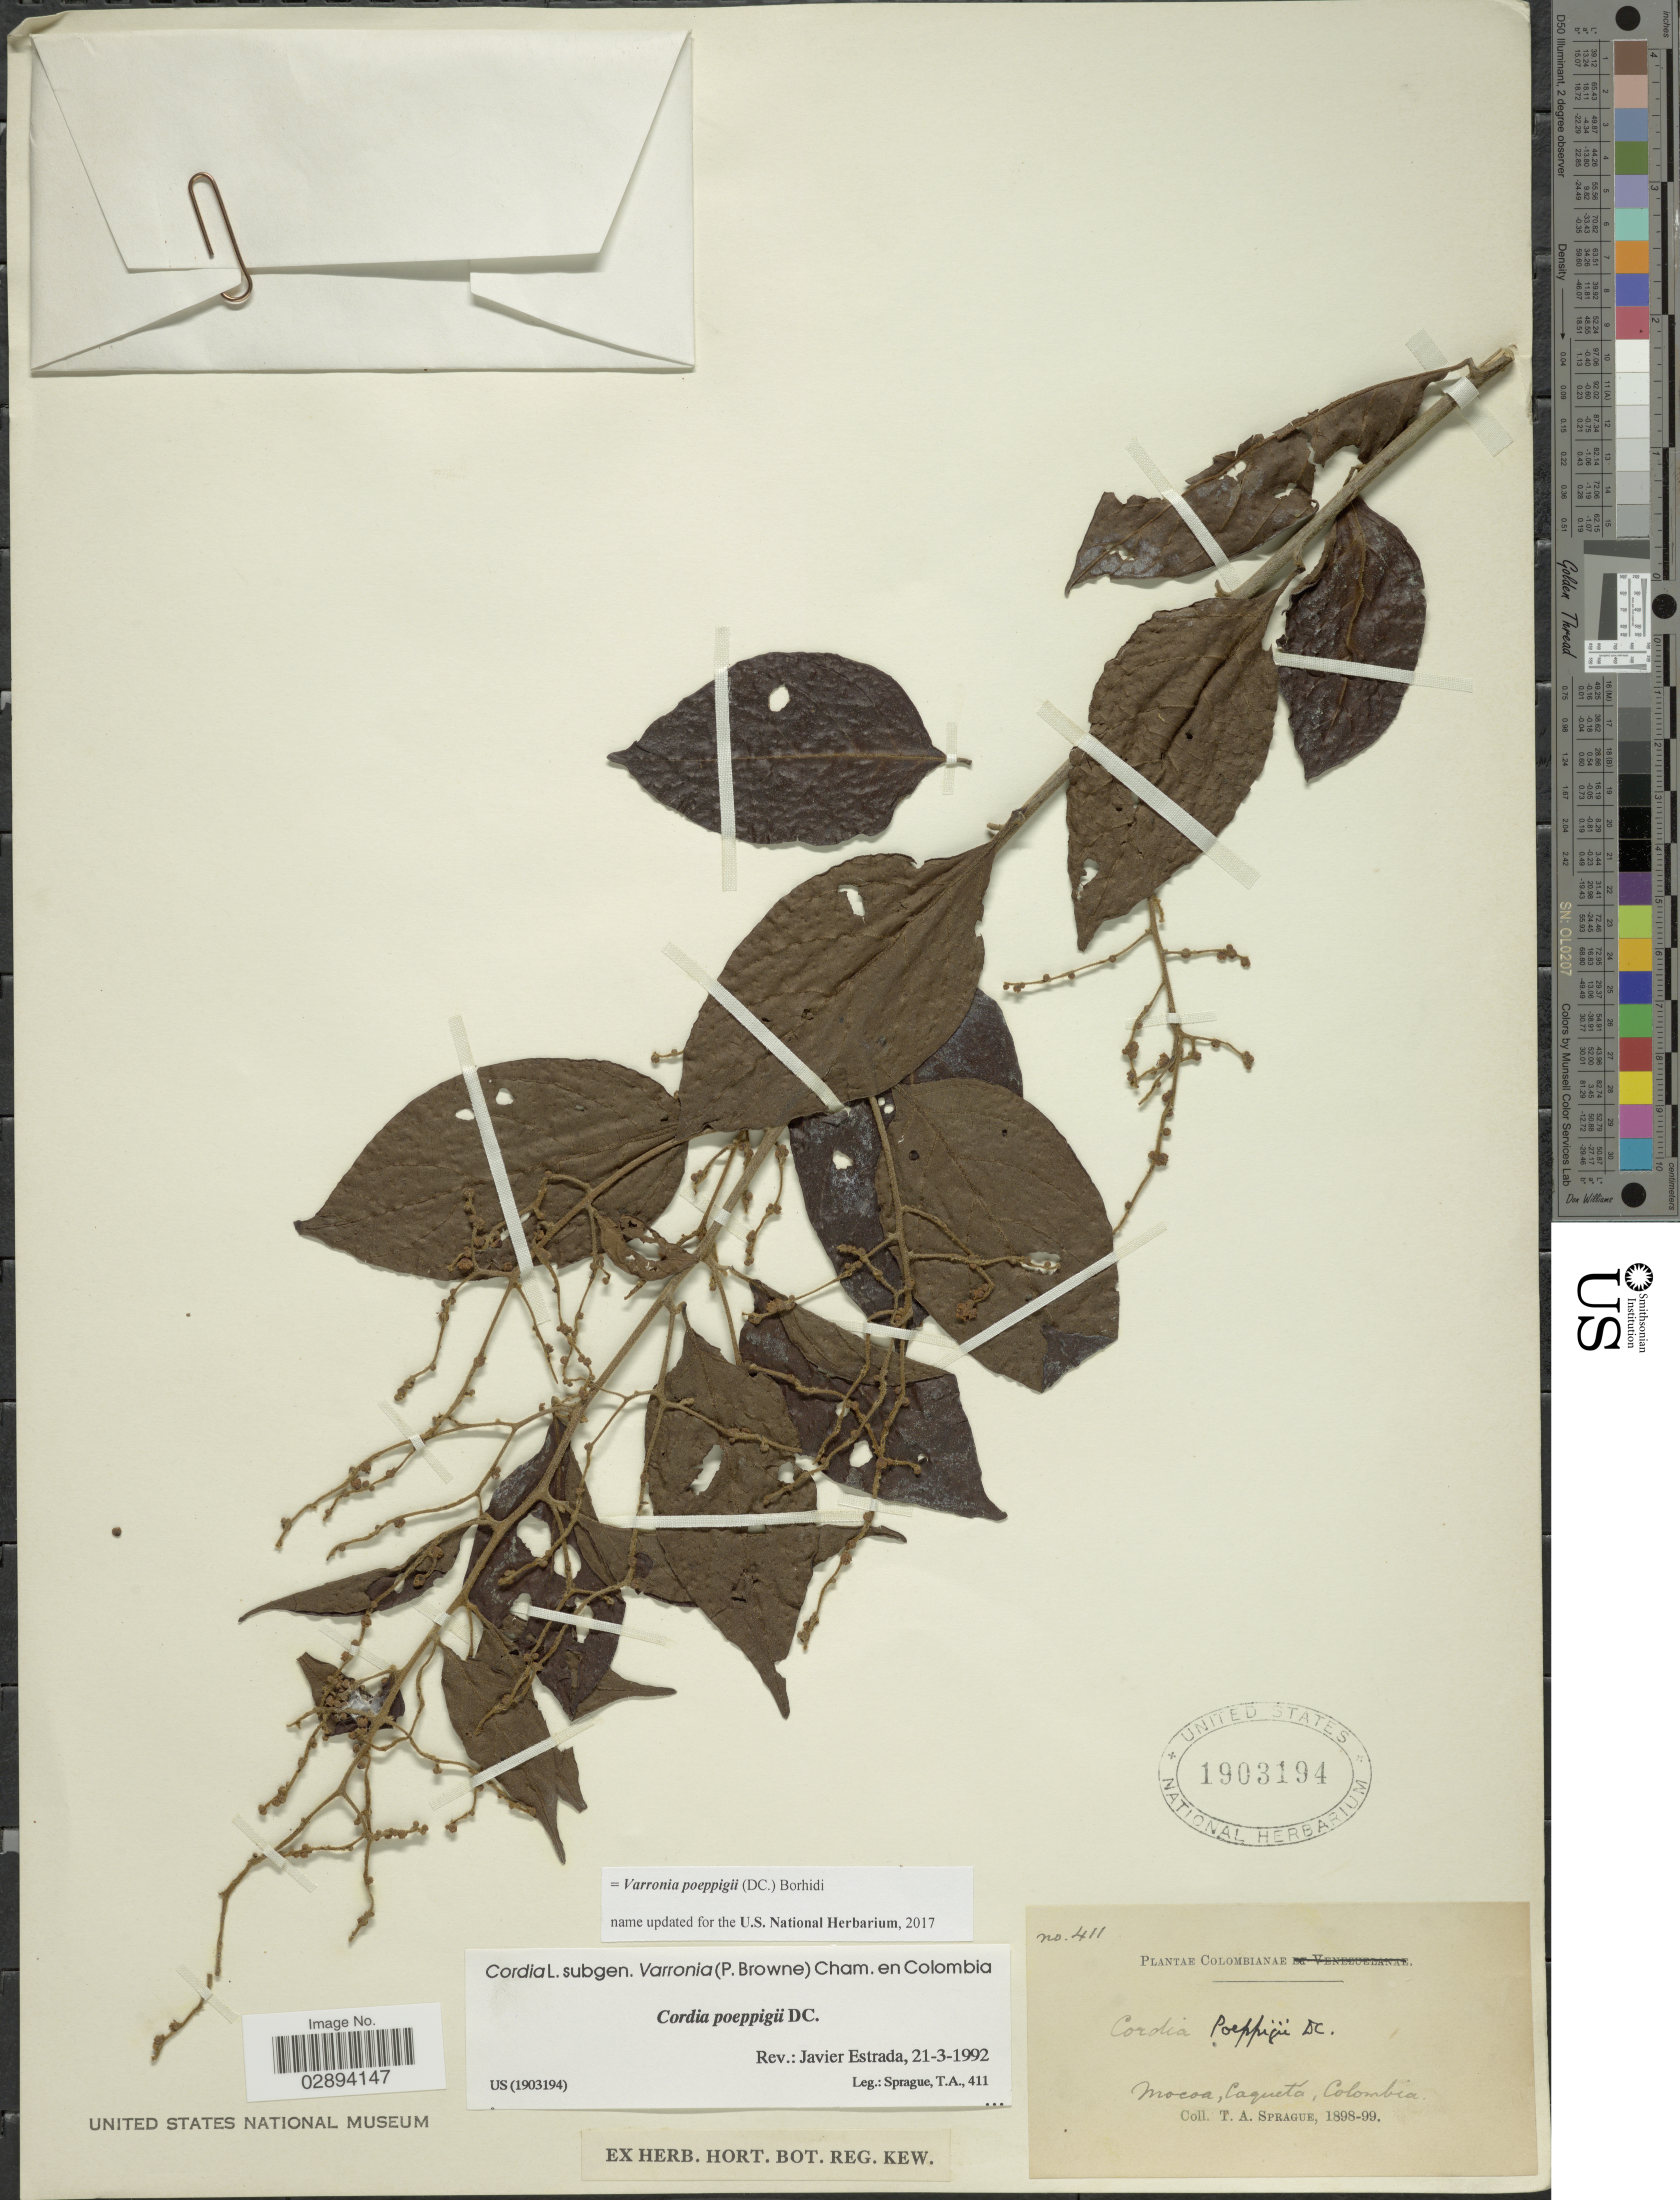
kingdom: Plantae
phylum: Tracheophyta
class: Magnoliopsida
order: Boraginales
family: Cordiaceae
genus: Varronia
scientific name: Varronia poeppigii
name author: (DC.) Borhidi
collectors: T. A. Sprague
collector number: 411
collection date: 1898/1899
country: Colombia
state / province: Caquetá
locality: Mocoa.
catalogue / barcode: US 1903194